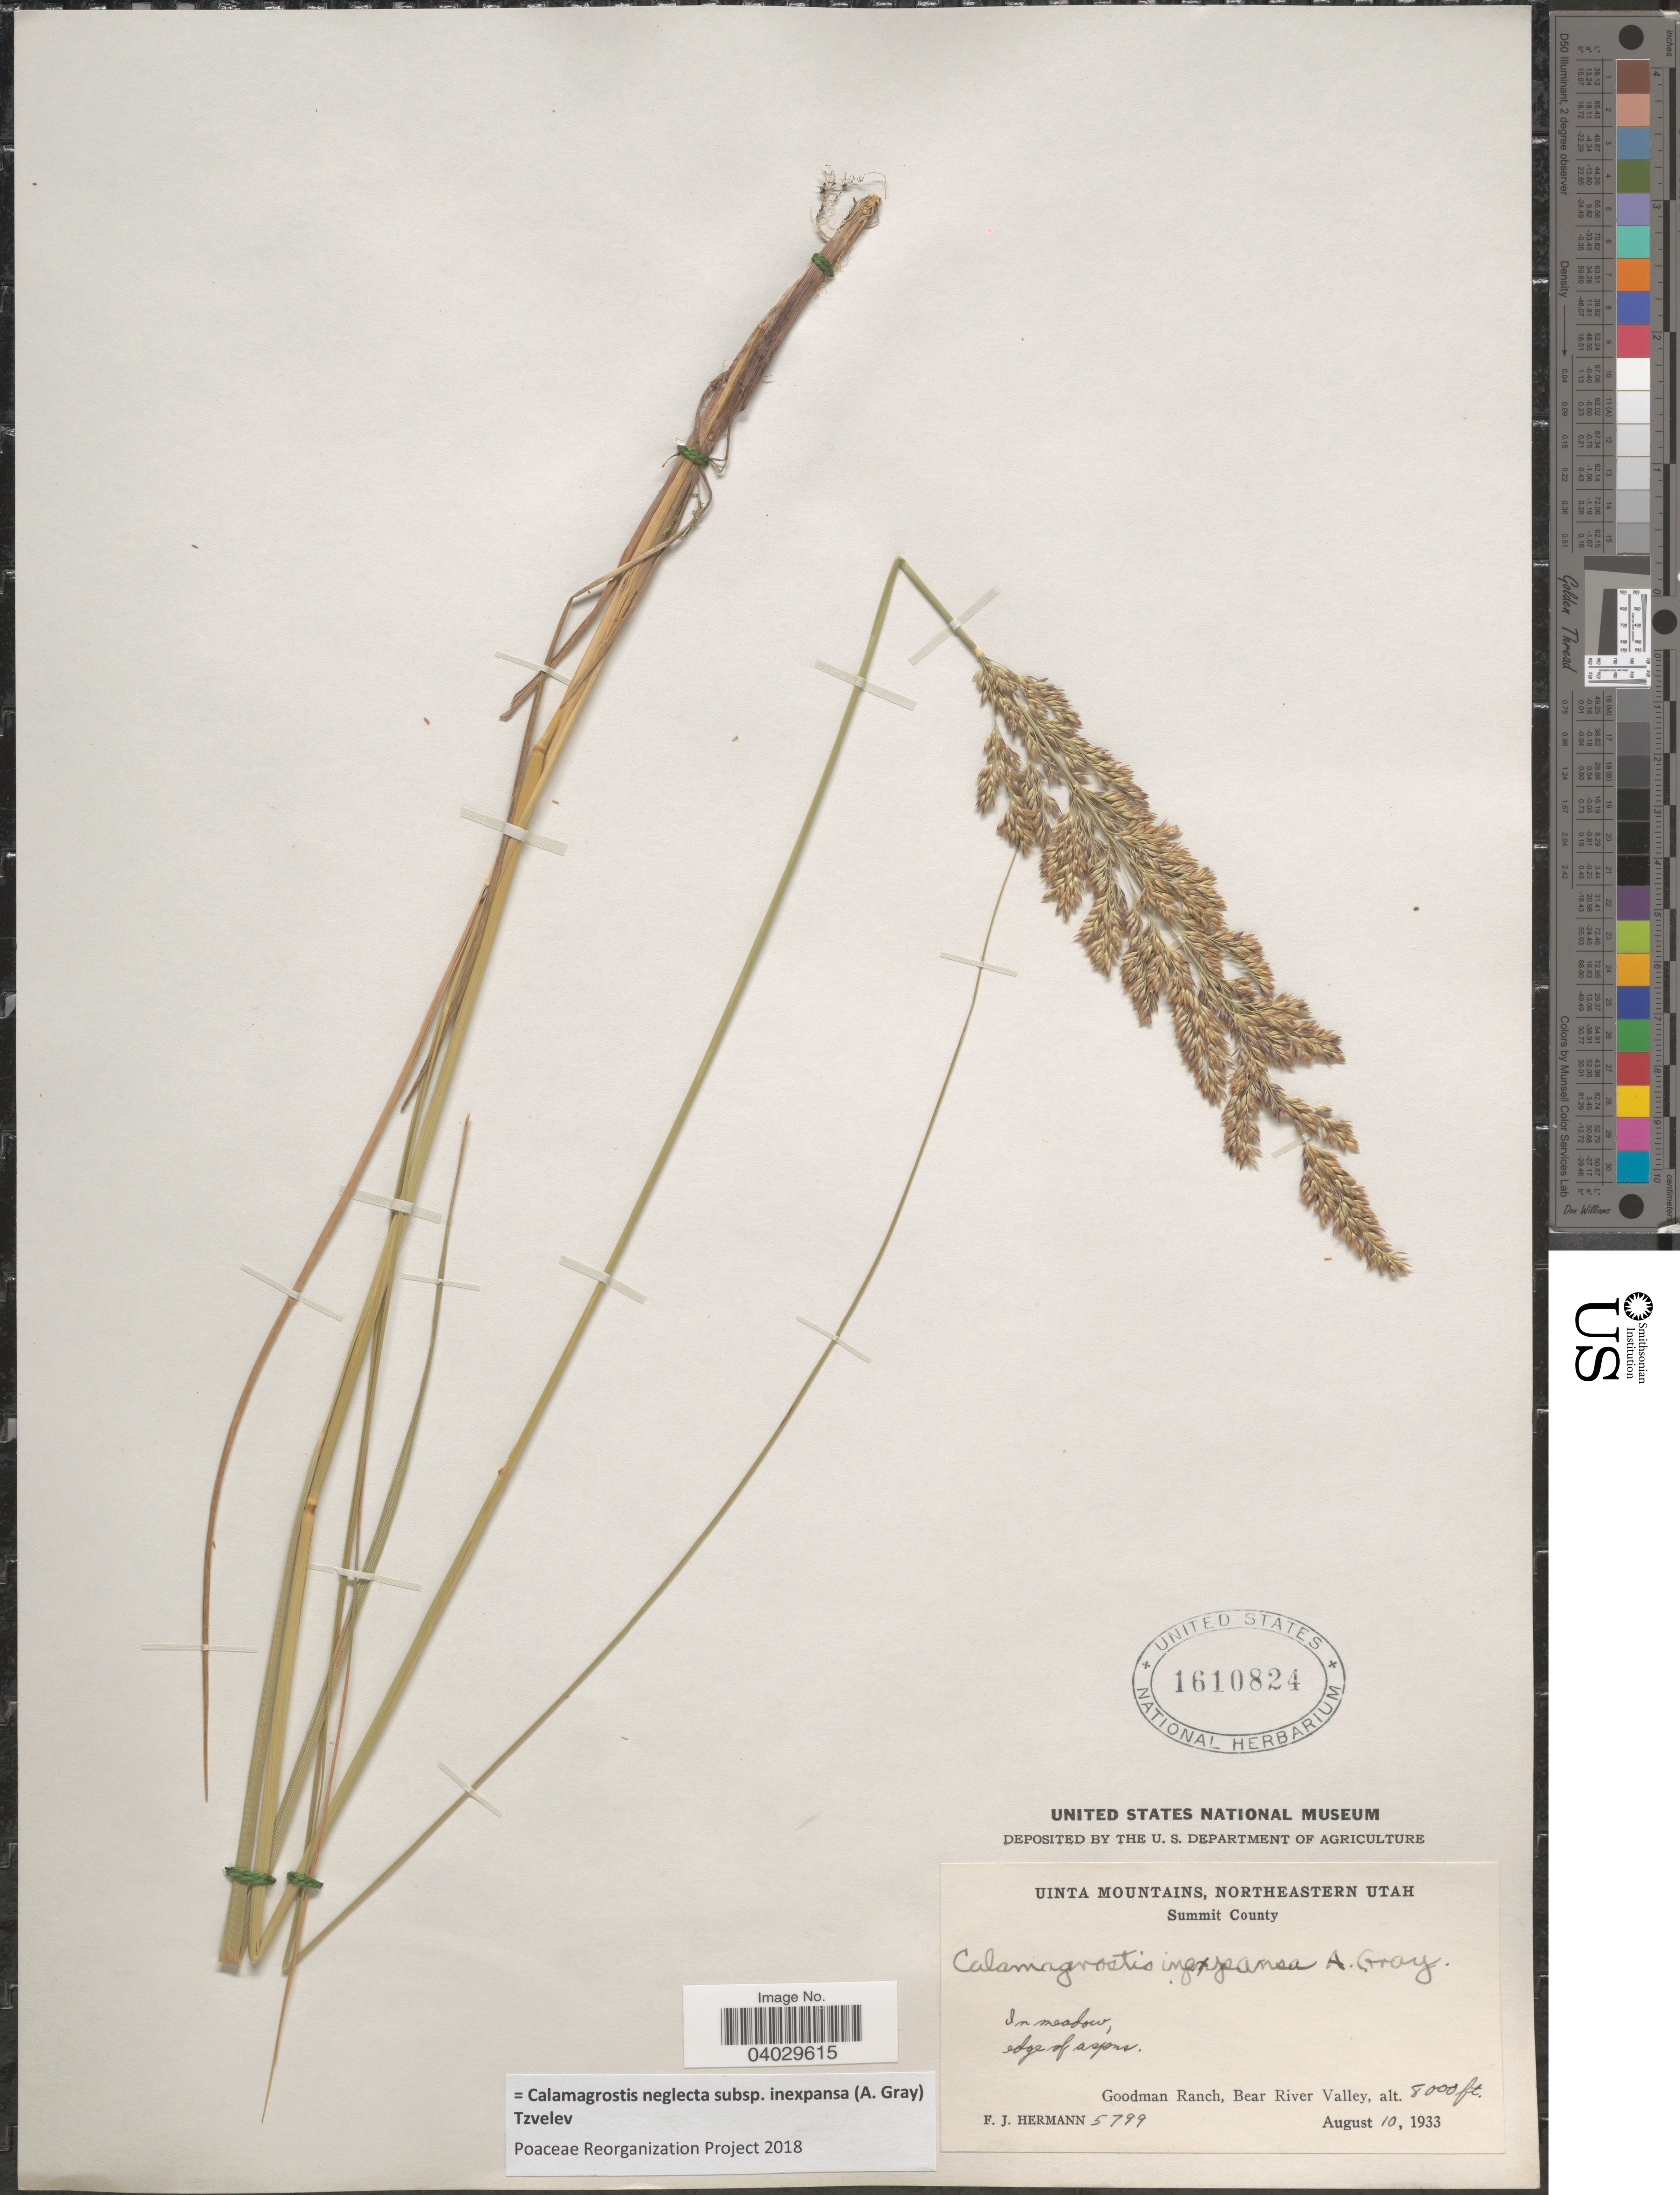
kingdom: Plantae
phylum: Tracheophyta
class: Liliopsida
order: Poales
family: Poaceae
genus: Calamagrostis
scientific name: Calamagrostis neglecta subsp. inexpansa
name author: (A. Gray) Tzvelev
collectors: F. J. Hermann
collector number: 5799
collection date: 1933-08-10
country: United States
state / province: Utah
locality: Uinta Mountains, Northeastern Utah. Summit County. Goodman Ranch, Bear River Valley.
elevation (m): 2438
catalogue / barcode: US 1610824